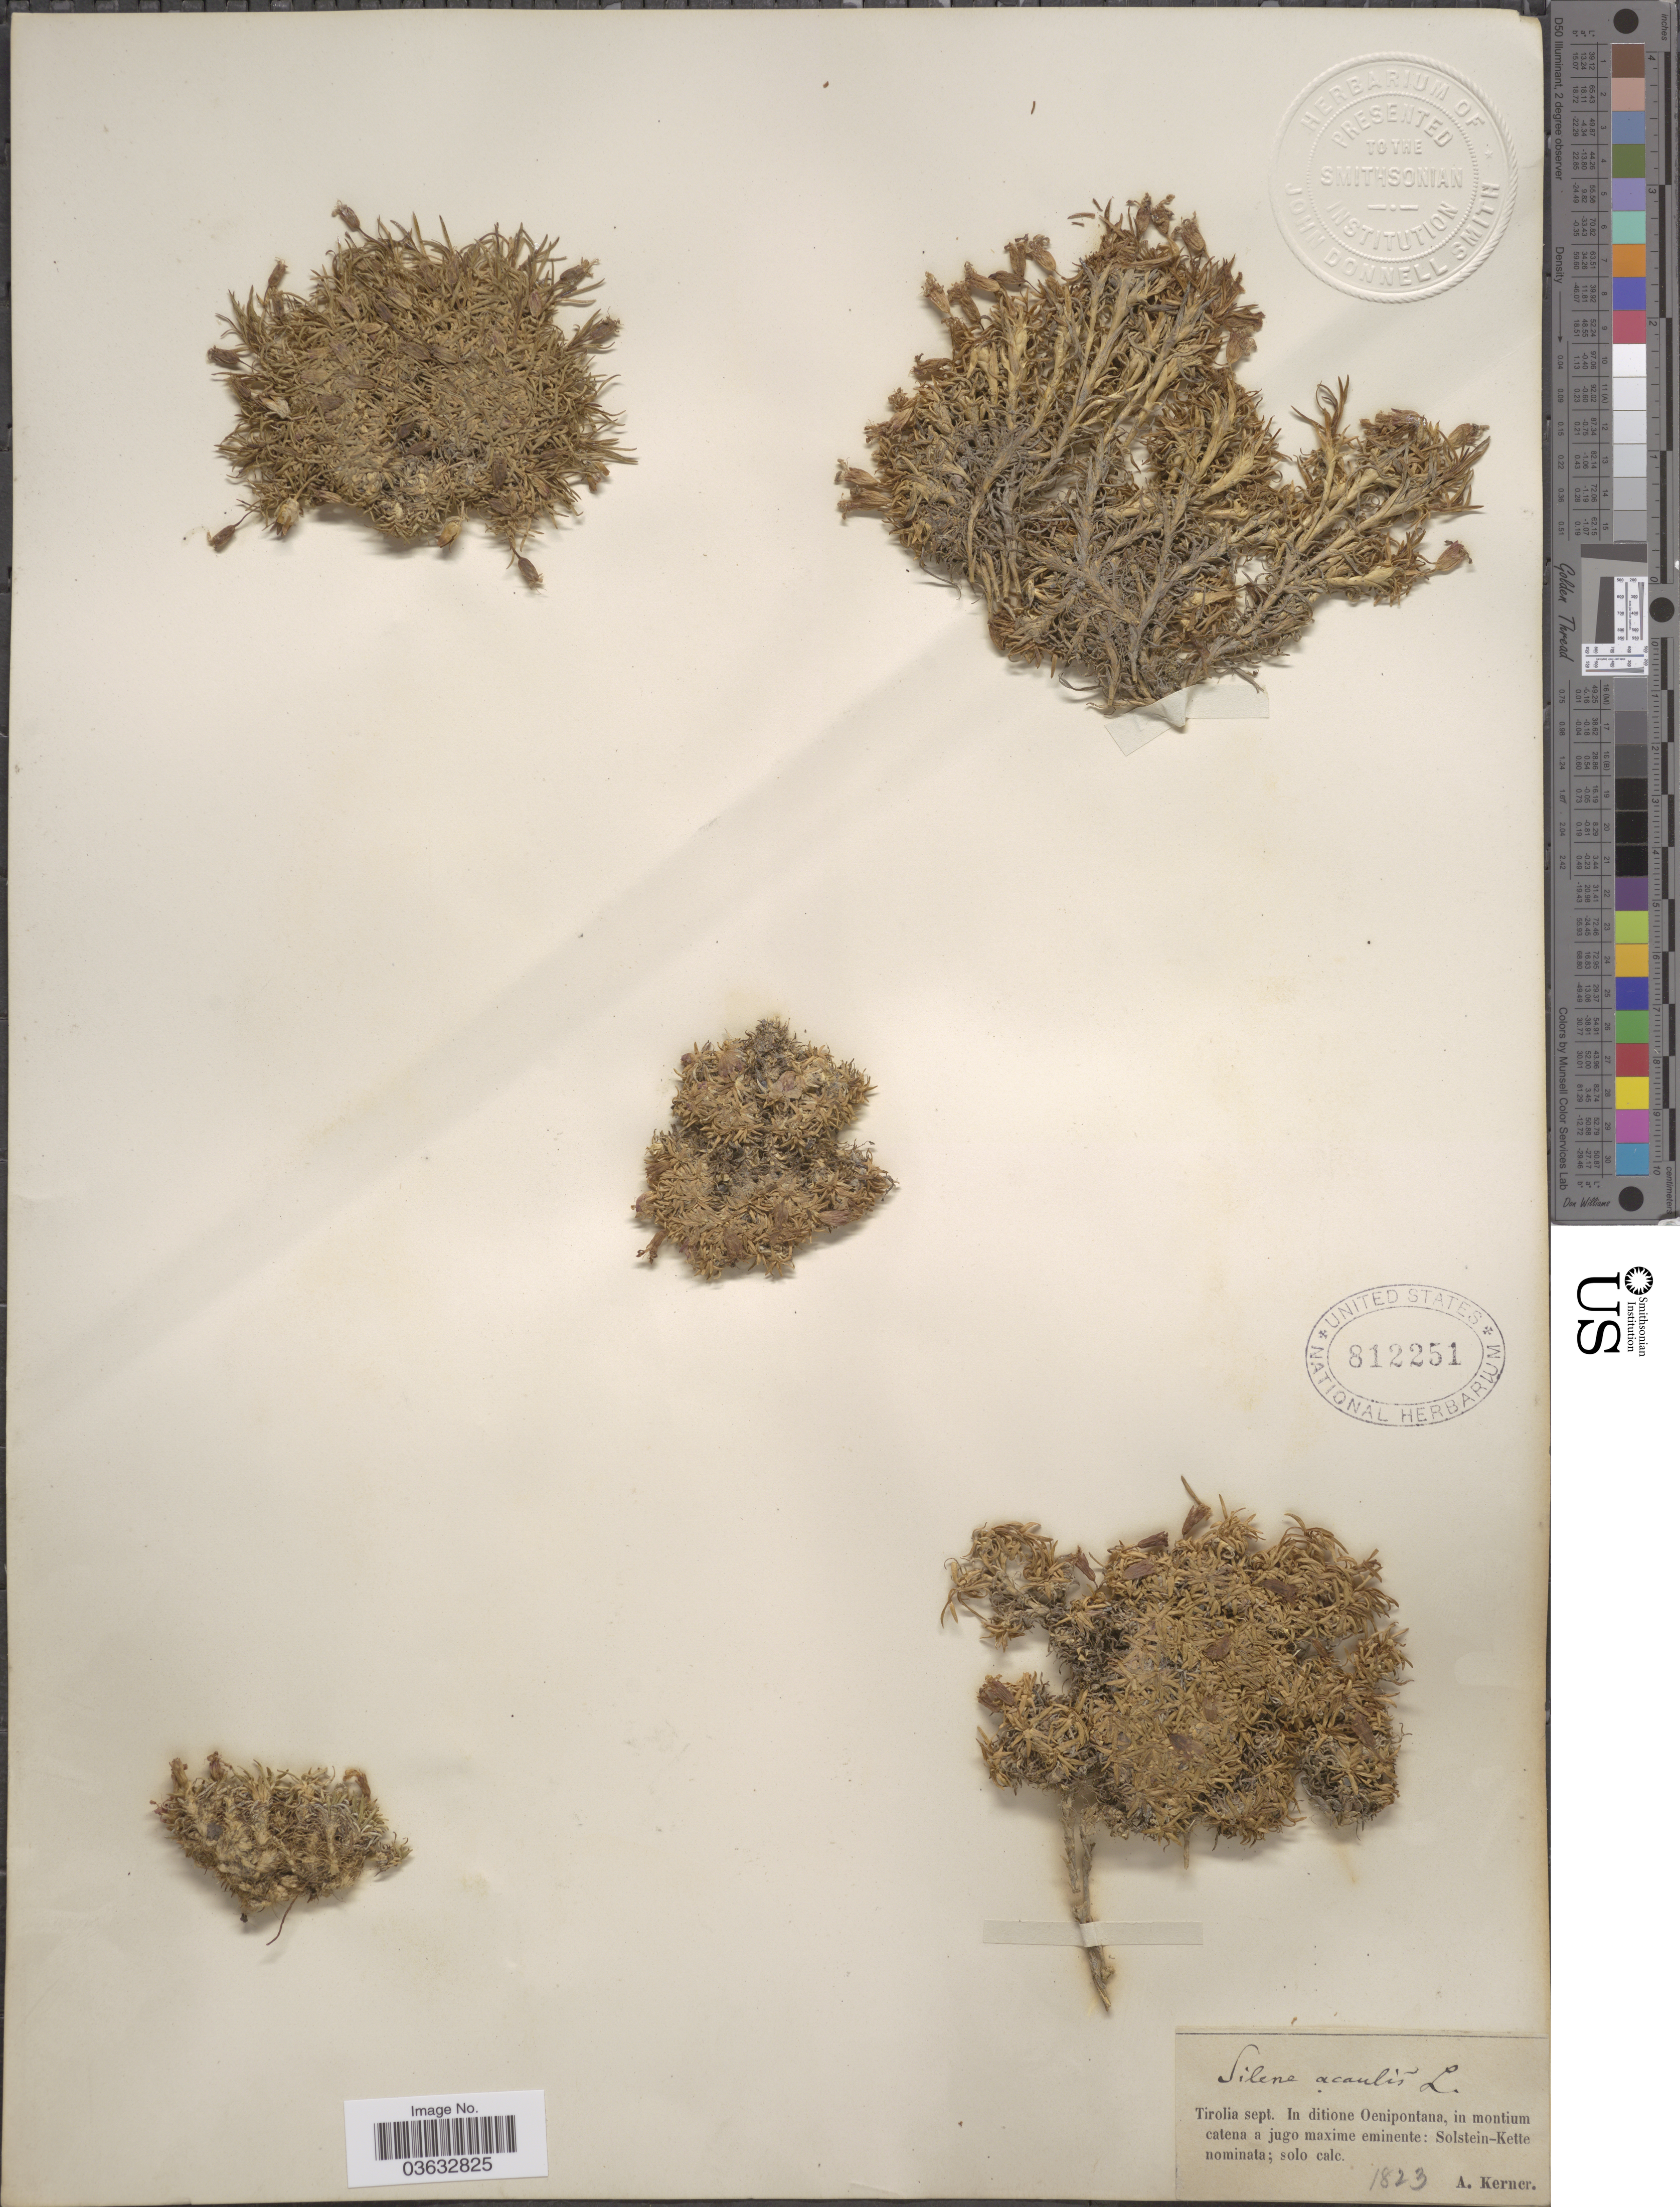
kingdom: Plantae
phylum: Tracheophyta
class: Magnoliopsida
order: Caryophyllales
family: Caryophyllaceae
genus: Silene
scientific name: Silene acaulis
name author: (L.) Jacq.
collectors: A. Kerner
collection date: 1823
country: Austria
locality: Tirolia sept. In ditione Oenipontana, in montium catena a jugo maxime eminente: Solstein-Kette nominata.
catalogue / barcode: US 812251